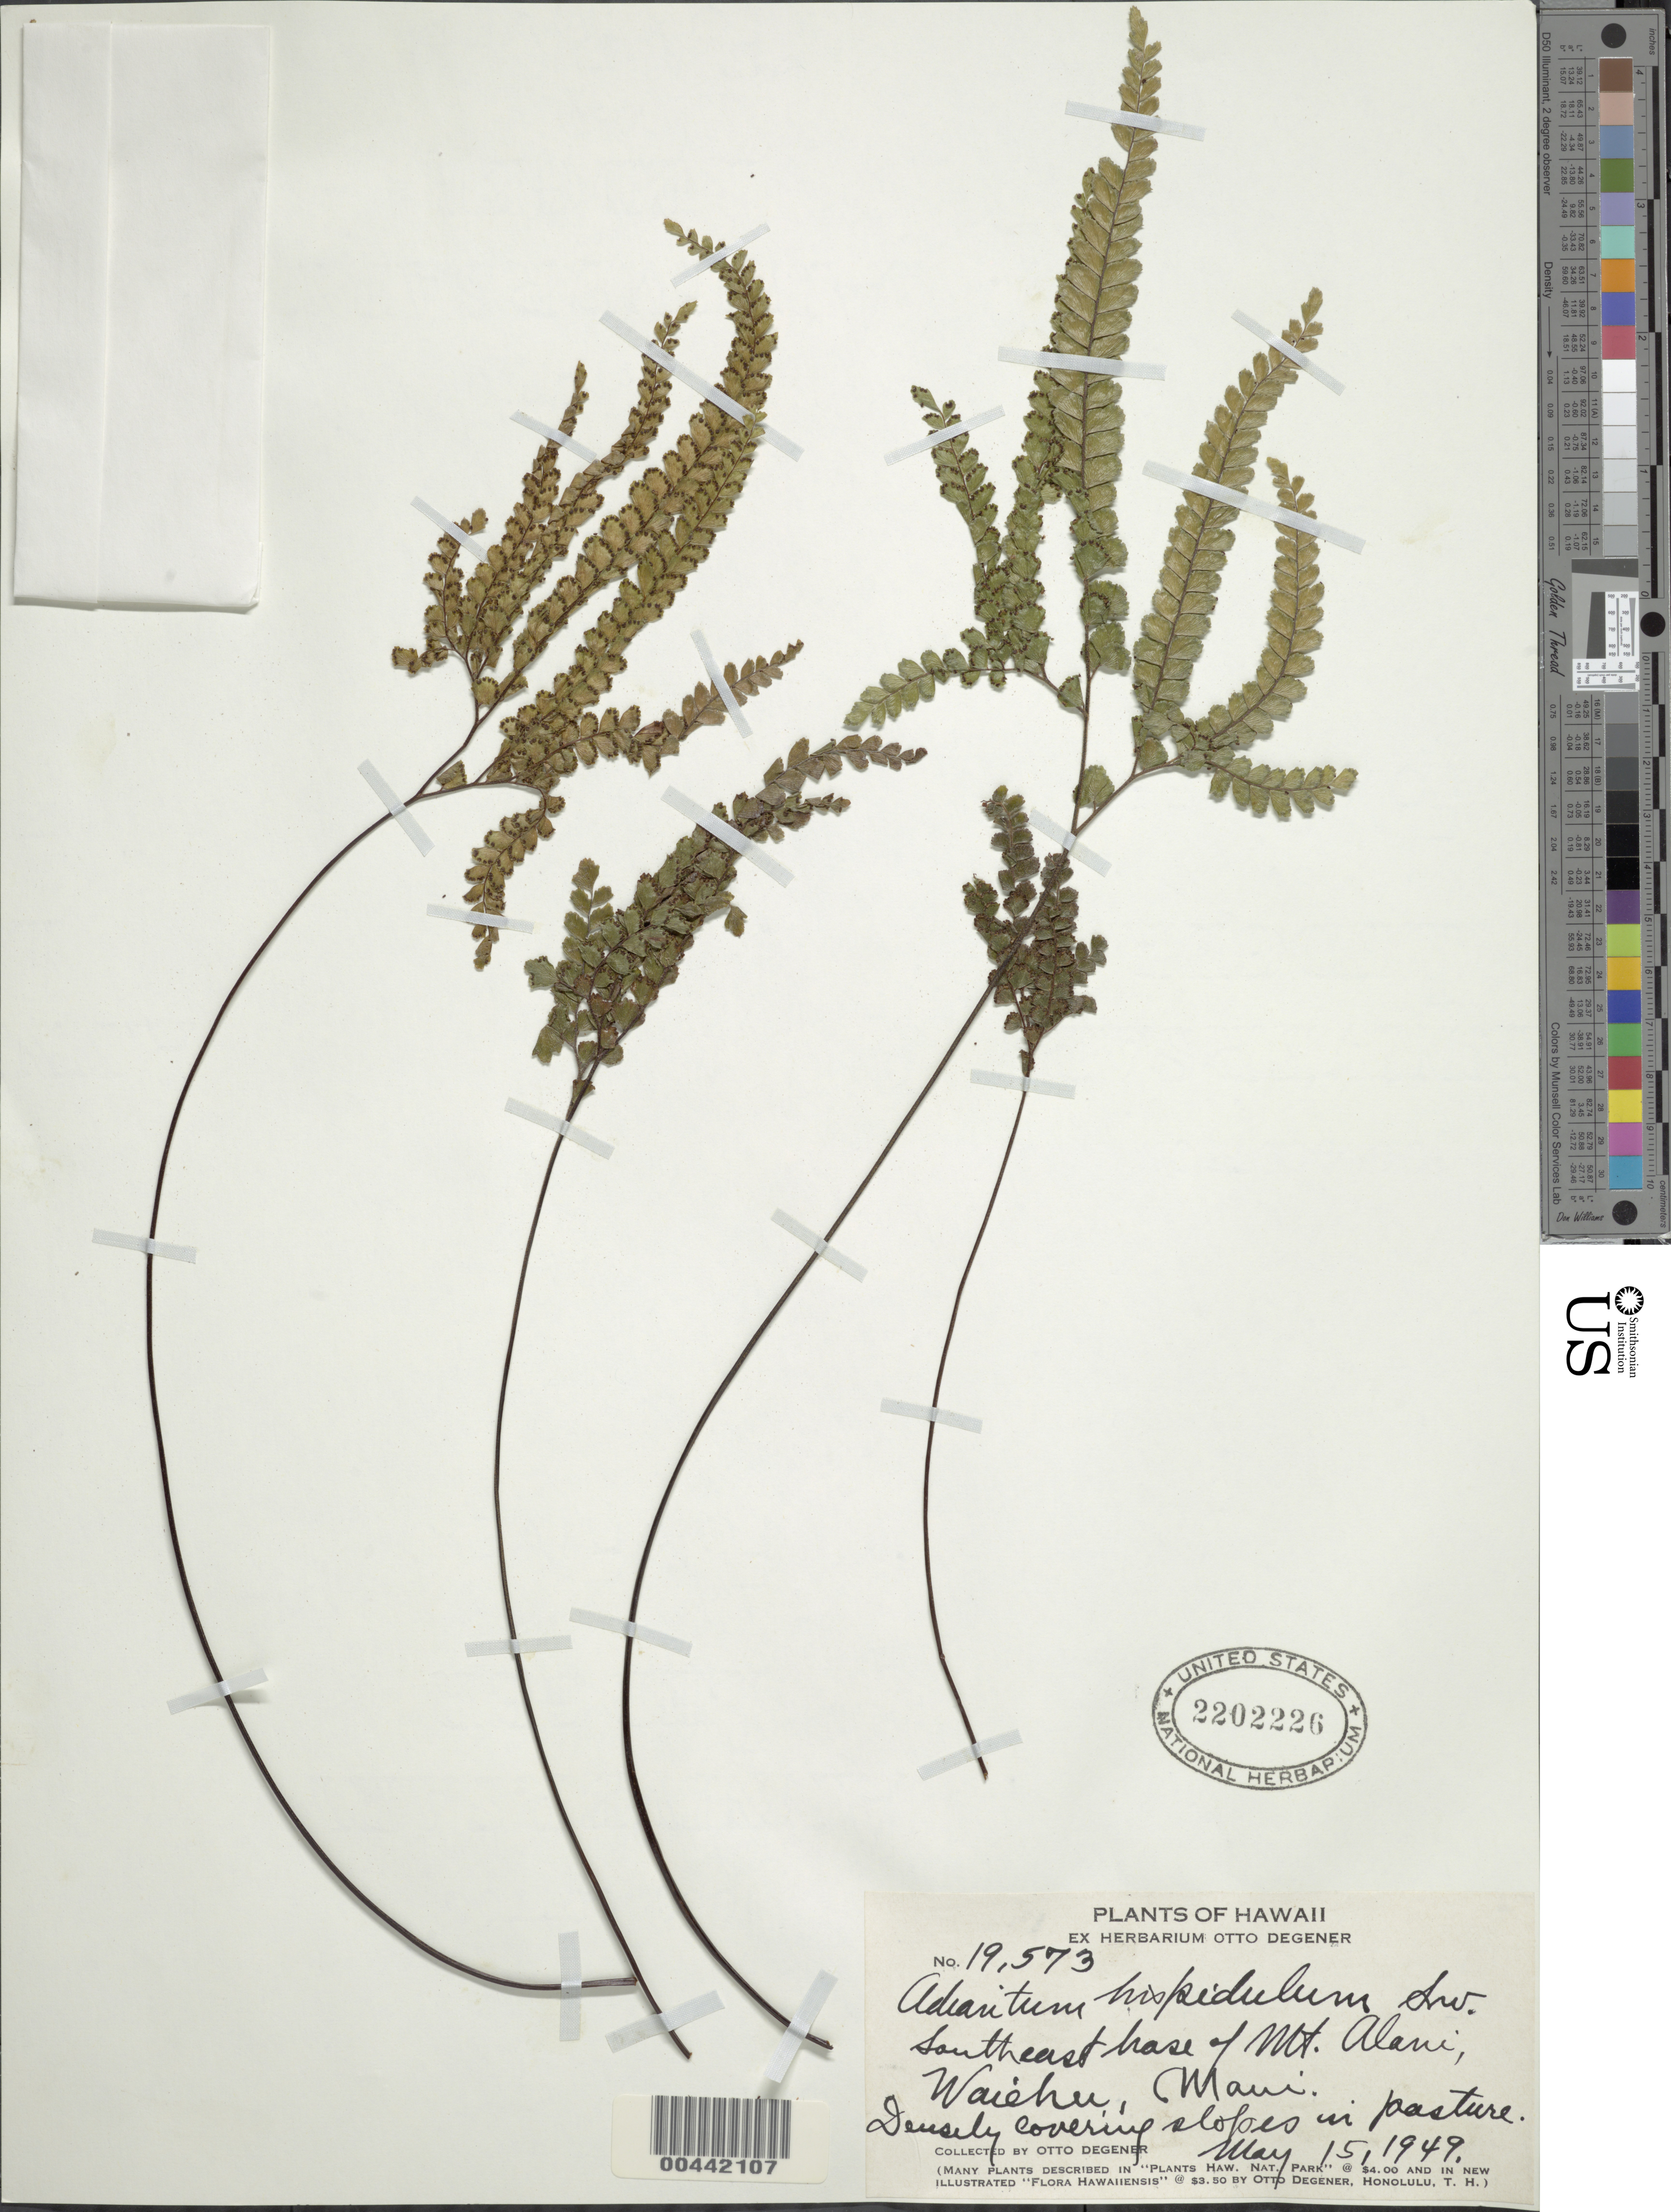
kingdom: Plantae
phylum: Tracheophyta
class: Polypodiopsida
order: Polypodiales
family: Pteridaceae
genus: Adiantum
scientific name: Adiantum hispidulum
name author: Sw.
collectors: O. Degener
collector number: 19573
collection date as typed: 15 May 1949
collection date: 1949-05-15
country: United States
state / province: Hawaii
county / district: Maui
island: Maui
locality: SE base of Mt Alani, Waiehu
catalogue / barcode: US 2202226